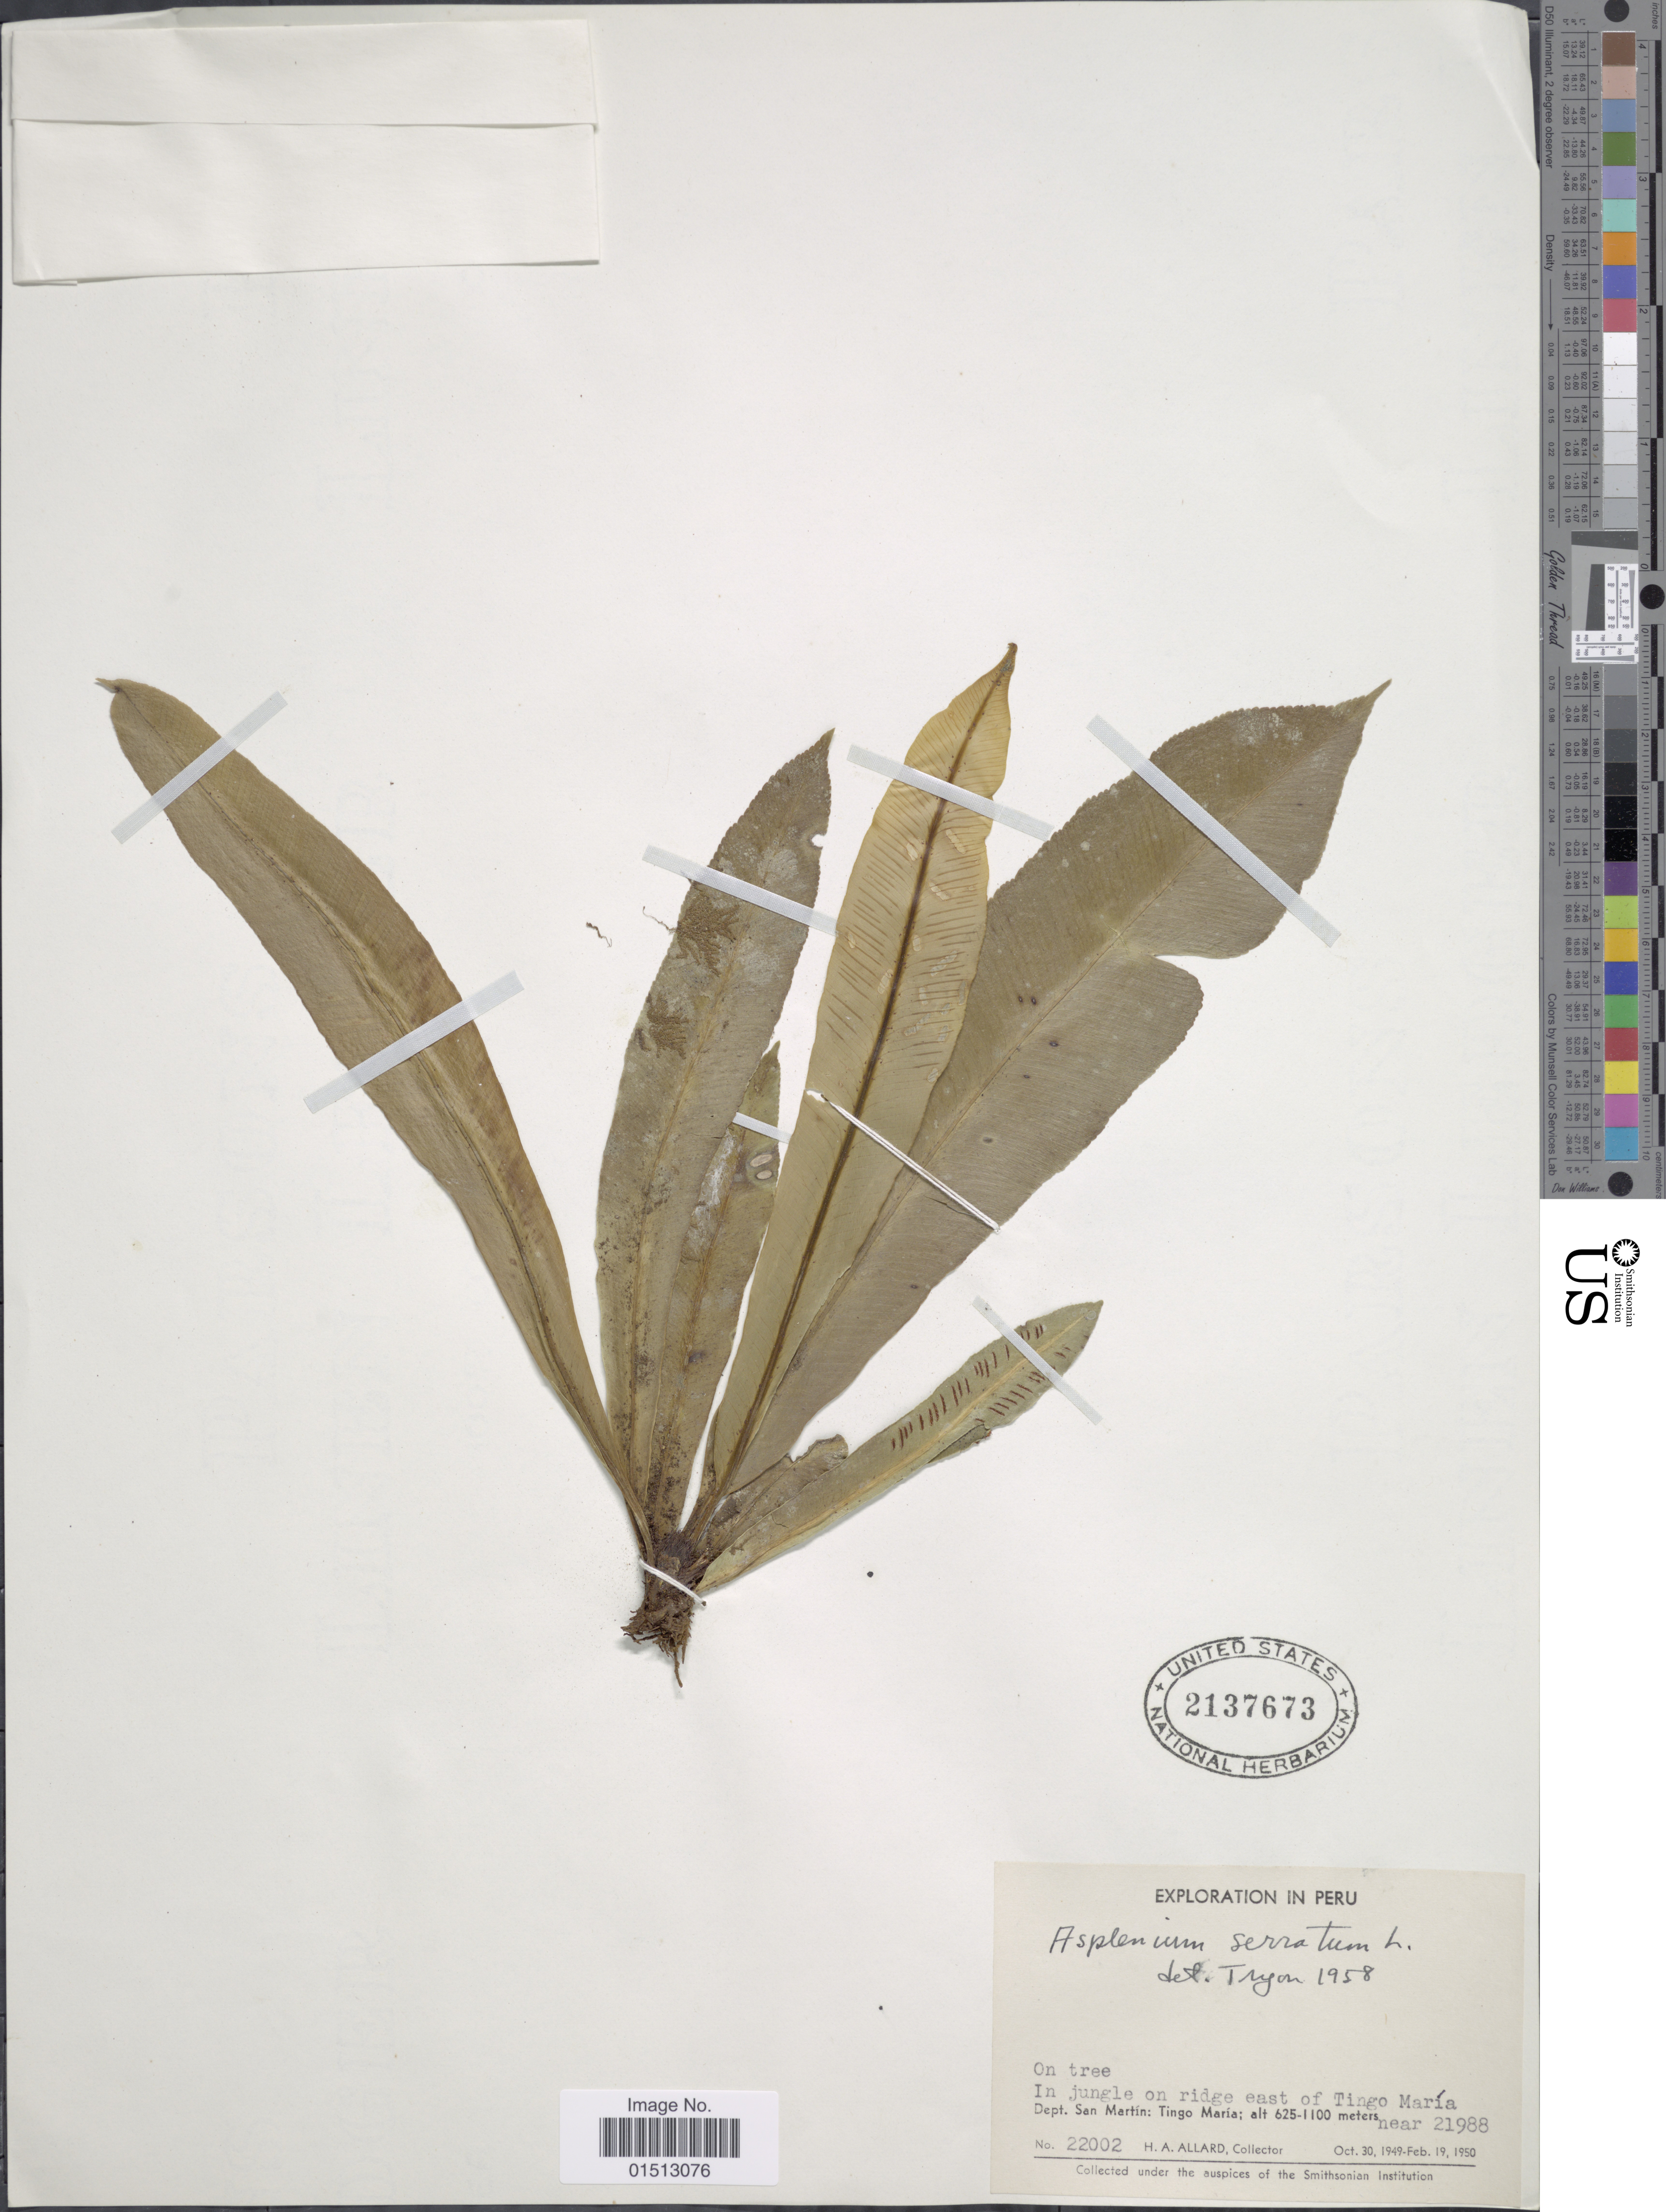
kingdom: Plantae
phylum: Tracheophyta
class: Polypodiopsida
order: Polypodiales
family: Aspleniaceae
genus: Asplenium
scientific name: Asplenium serratum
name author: L.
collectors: H. A. Allard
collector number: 22002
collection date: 1949-10-30/1950-02-19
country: Peru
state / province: San Martín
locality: In jungle on ridge east of Tingo María, Tingo María, near 21988.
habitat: in jungle on ridge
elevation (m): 625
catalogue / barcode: US 2137673